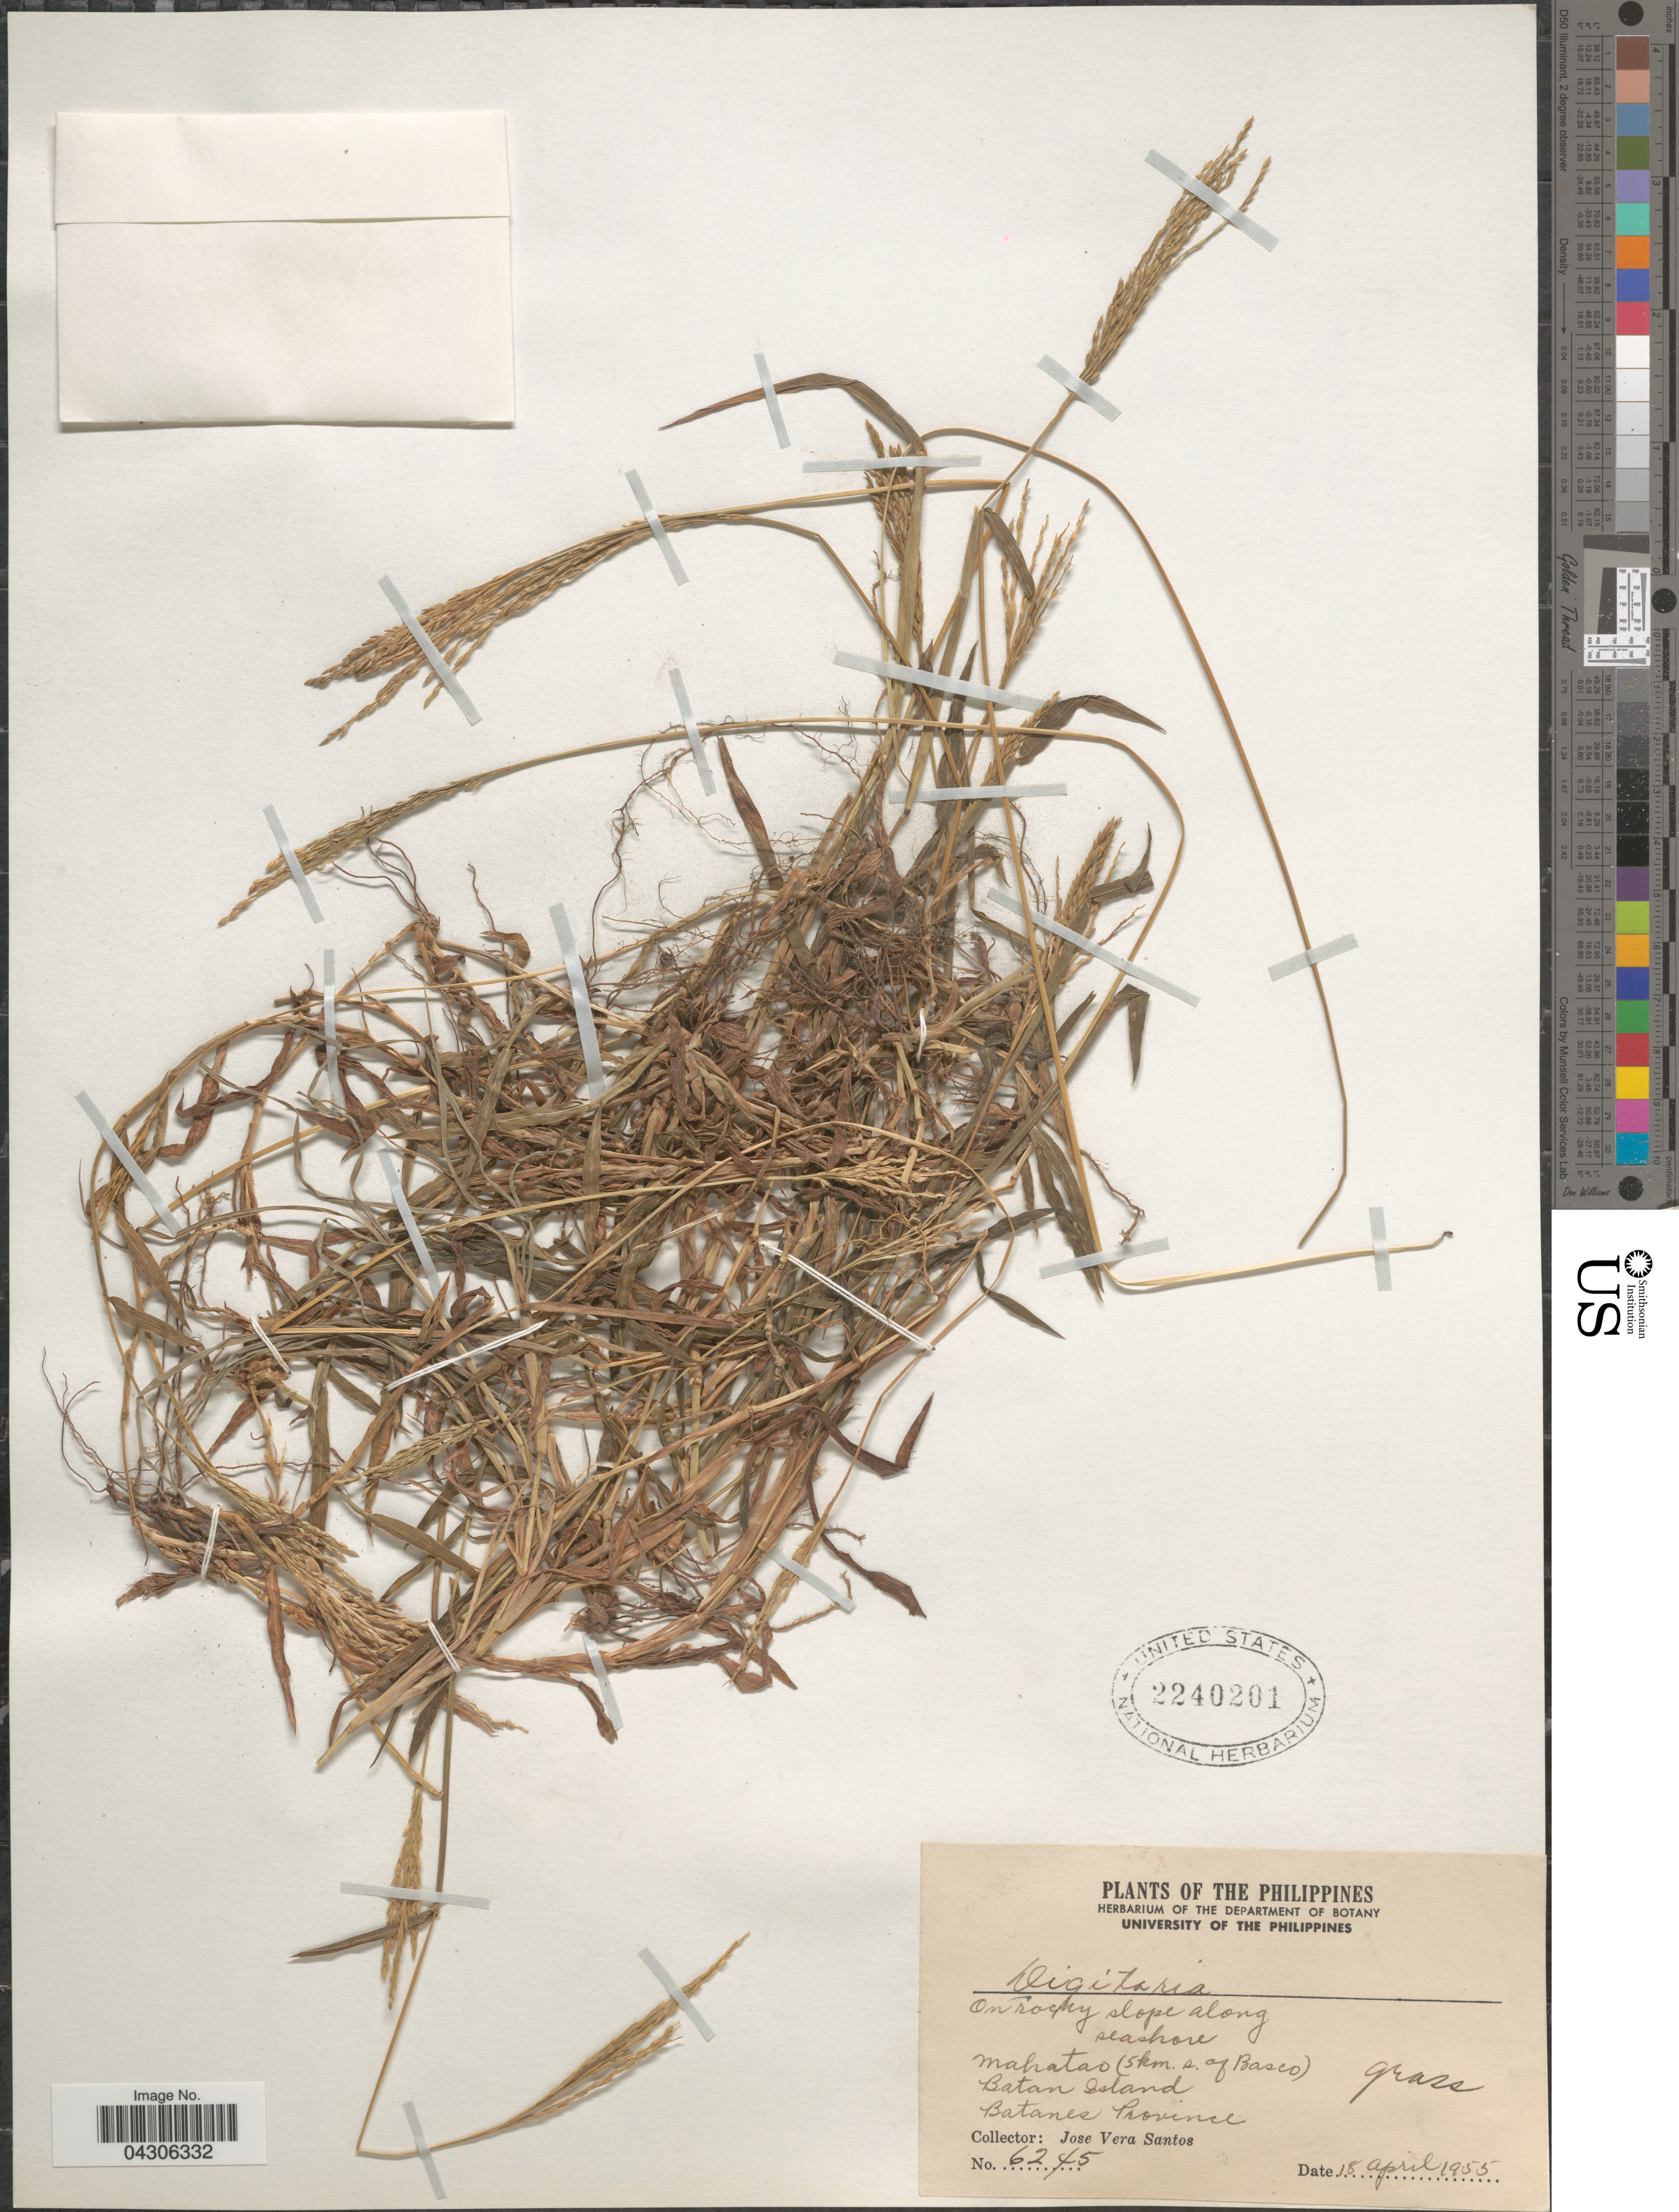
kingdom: Plantae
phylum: Tracheophyta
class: Liliopsida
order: Poales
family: Poaceae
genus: Digitaria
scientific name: Digitaria sp.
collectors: J. Vera Santos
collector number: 6245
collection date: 1955-04-18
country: Philippines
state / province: Cagayan Valley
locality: Mahatao (5 km. s. of Basco). Batan Island. Batanes Province.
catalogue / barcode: US 2240201